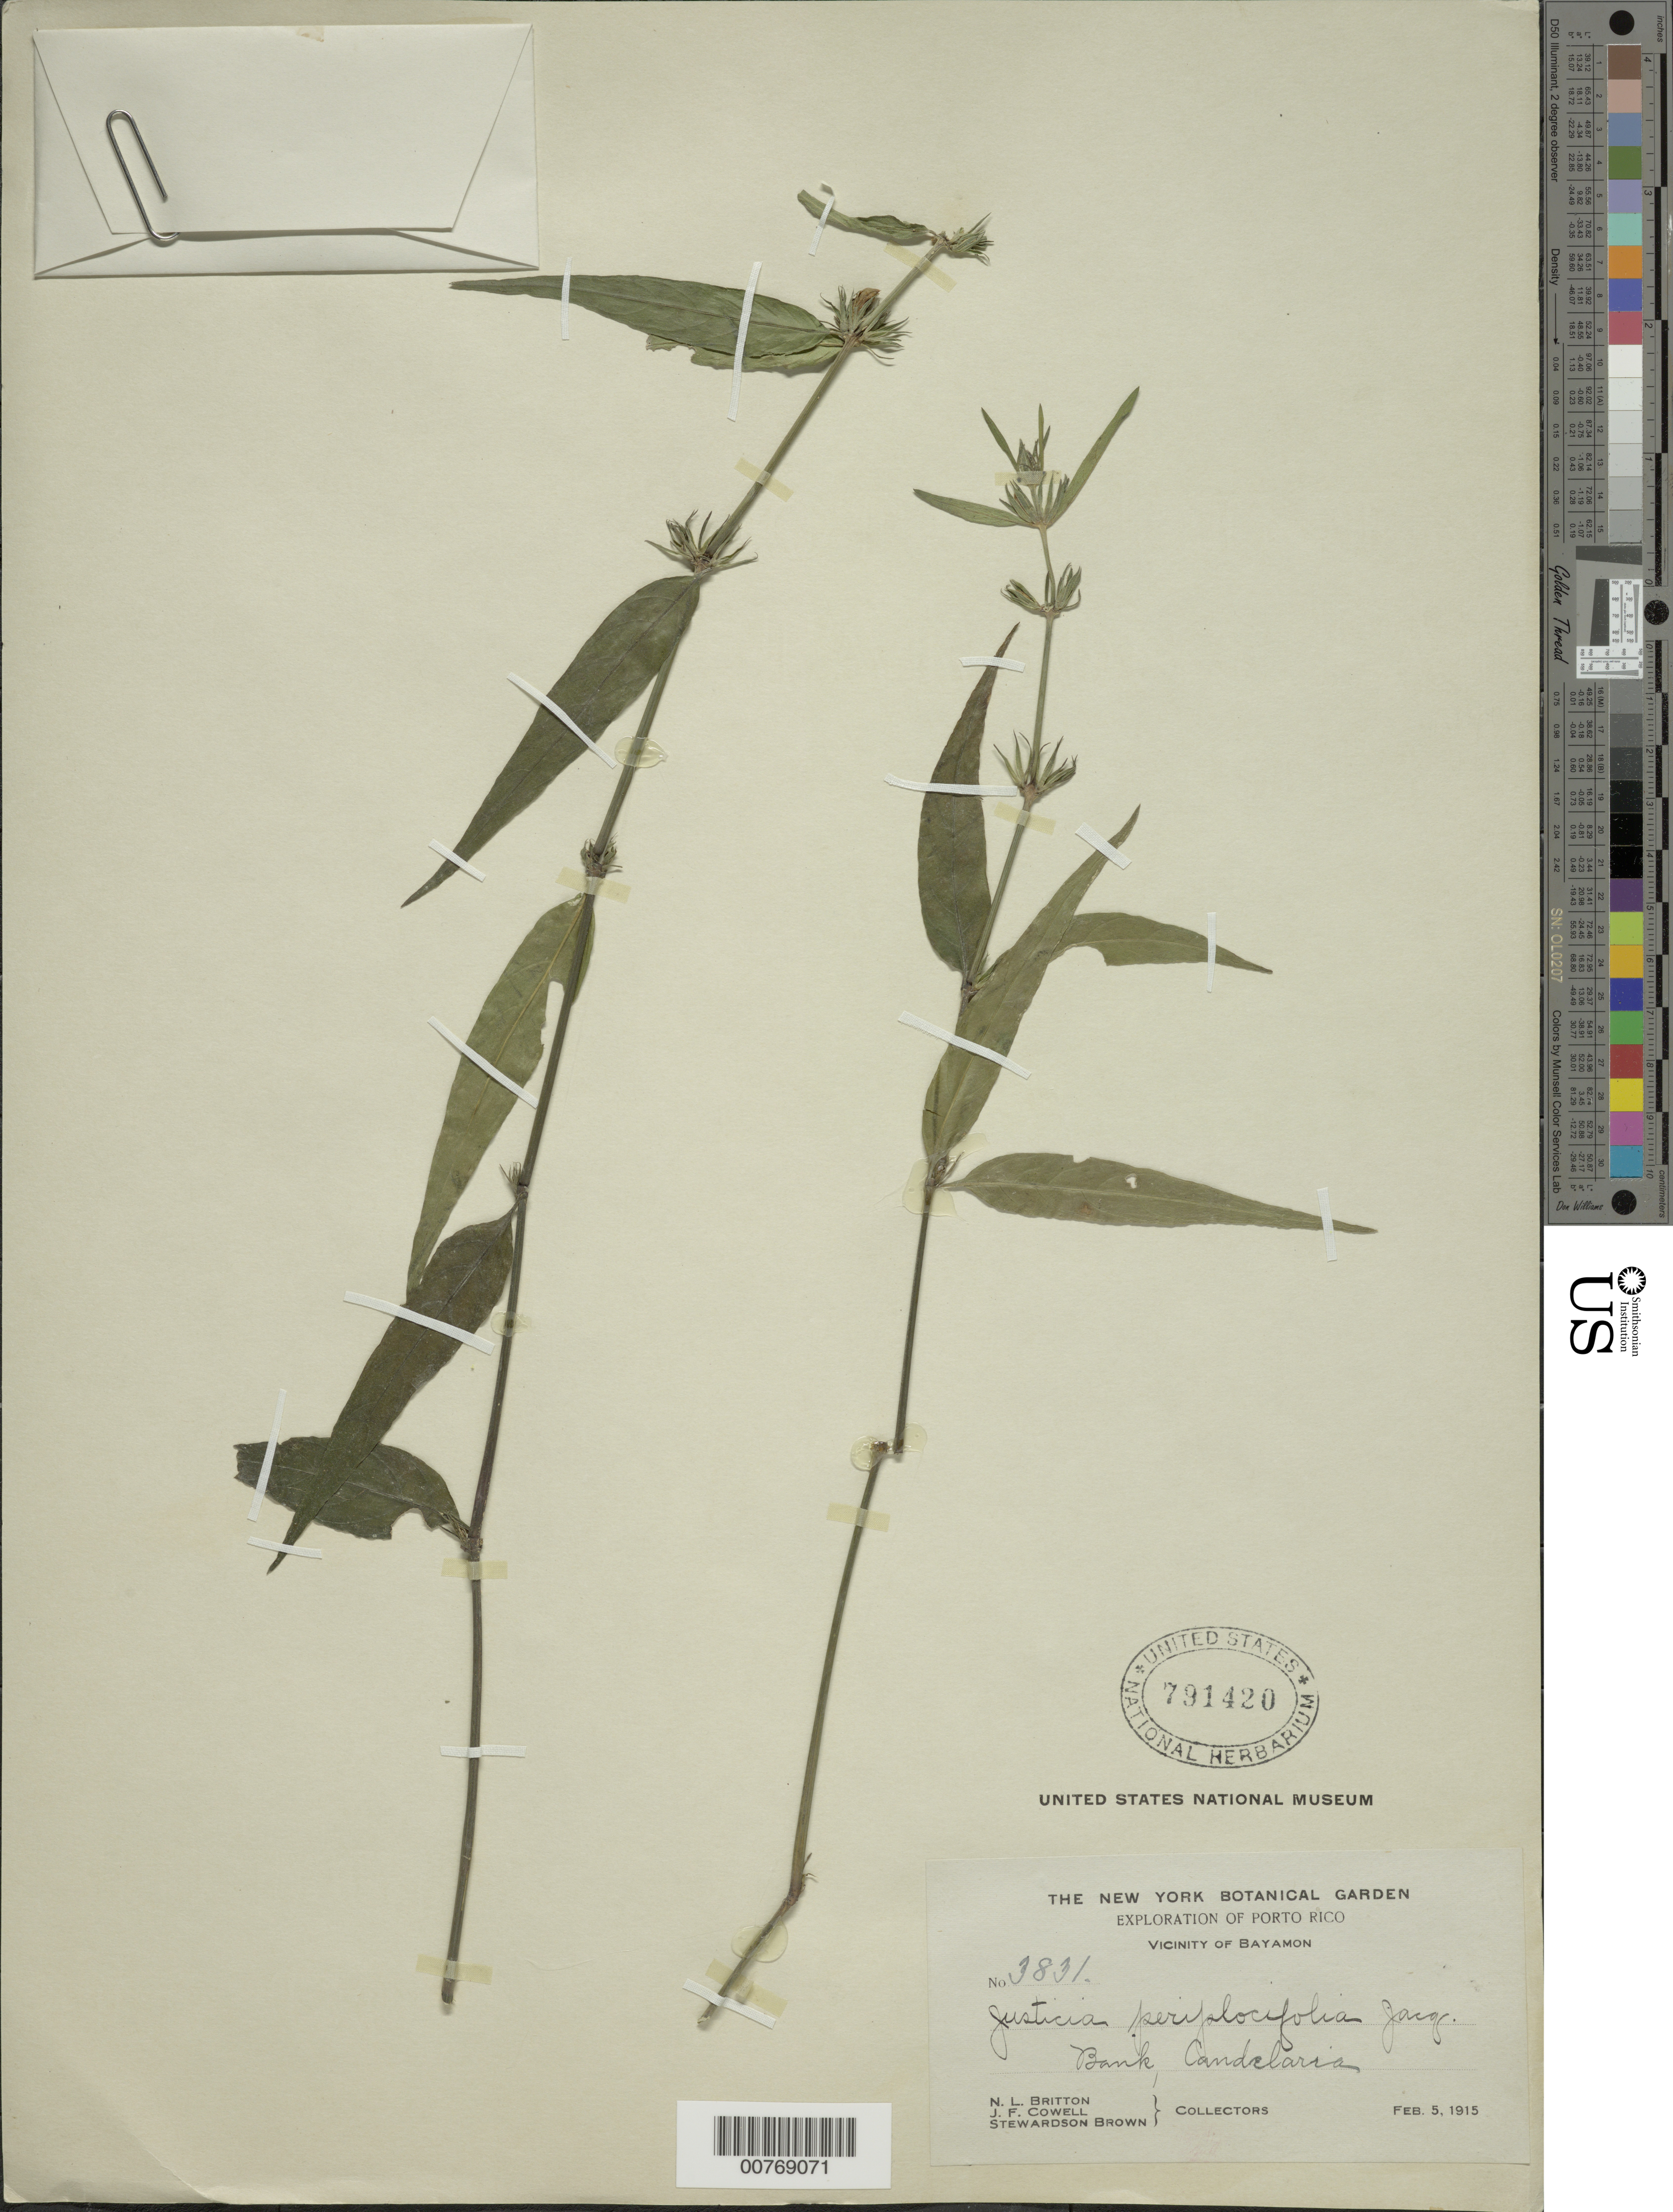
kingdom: Plantae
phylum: Tracheophyta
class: Magnoliopsida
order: Lamiales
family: Acanthaceae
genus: Justicia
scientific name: Justicia periplocifolia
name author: Jacq.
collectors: N. Britton, J. F. Cowell & S. Brown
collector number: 3831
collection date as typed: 05 Feb 1915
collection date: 1915-02-05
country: Puerto Rico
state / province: Bayamón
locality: Vicinity of Bayamon. Bank, Candelaria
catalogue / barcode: US 791420